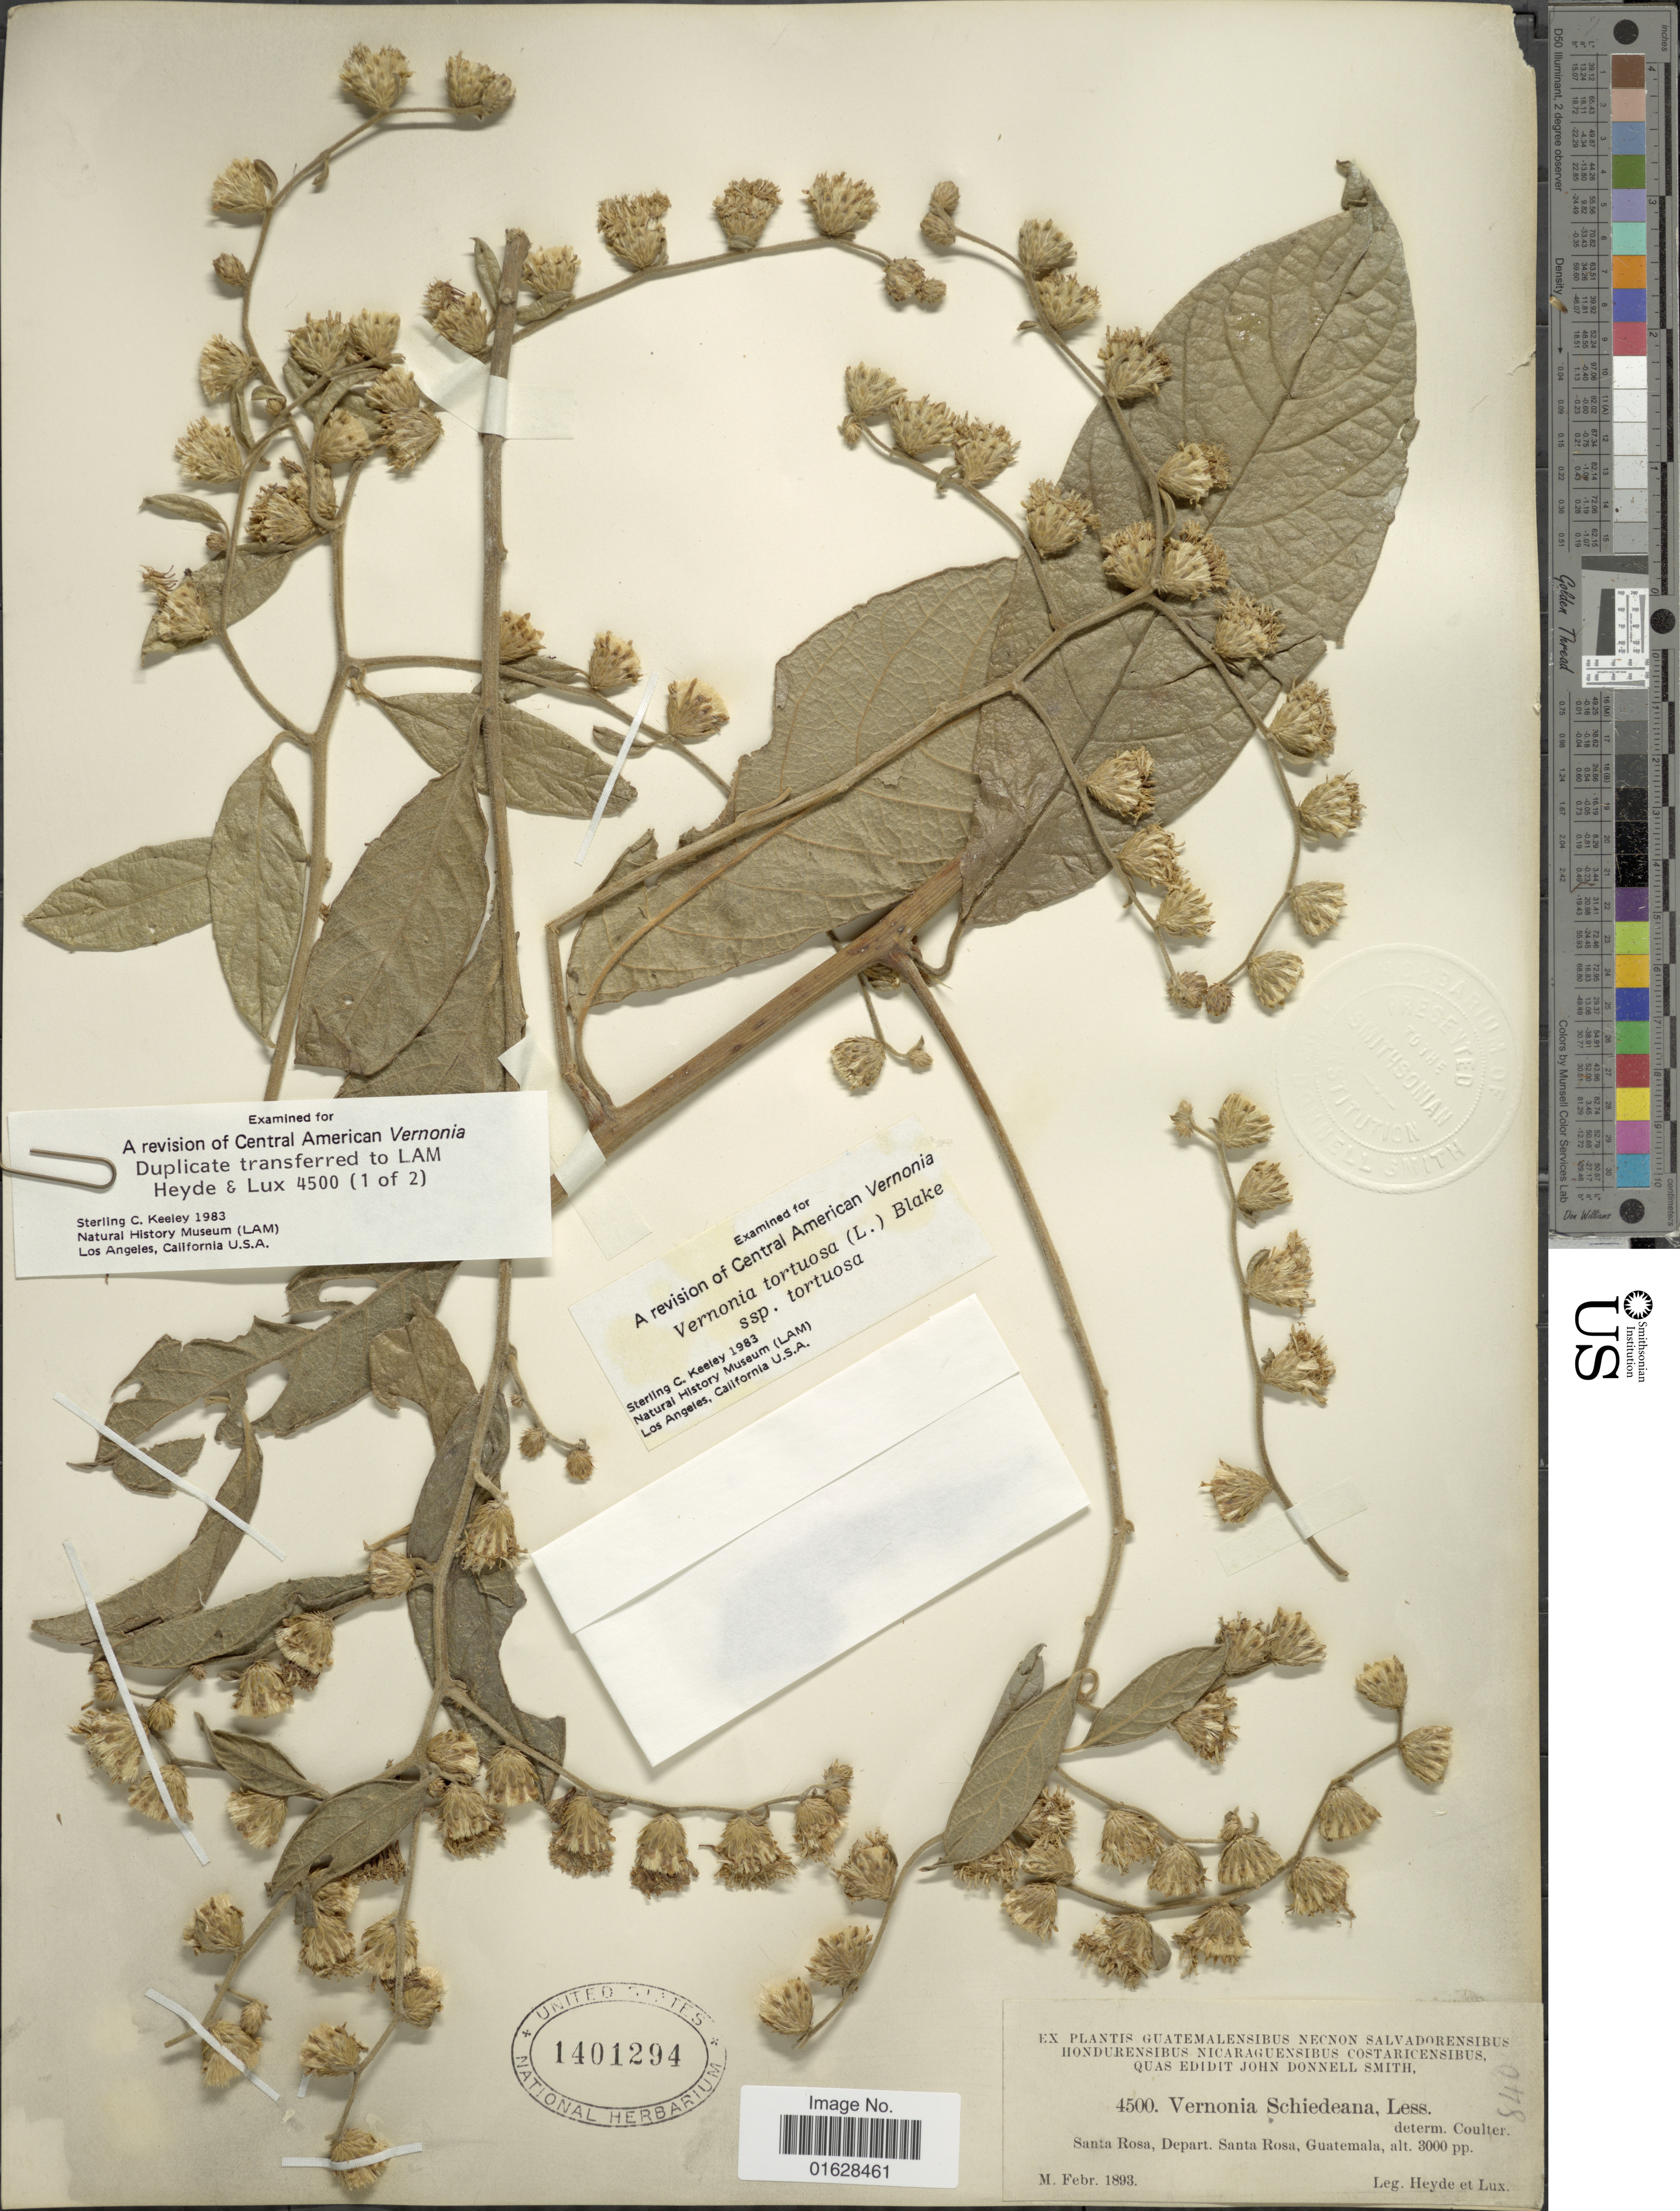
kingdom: Plantae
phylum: Tracheophyta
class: Magnoliopsida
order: Asterales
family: Asteraceae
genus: Lepidaploa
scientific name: Lepidaploa tortuosa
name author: (L.) H. Rob.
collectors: Heyde & Lux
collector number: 4500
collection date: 1893-02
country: Guatemala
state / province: Santa Rosa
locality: Santa Rosa, Depart. Santa Rosa, Guatemala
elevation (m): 914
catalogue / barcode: US 1401294